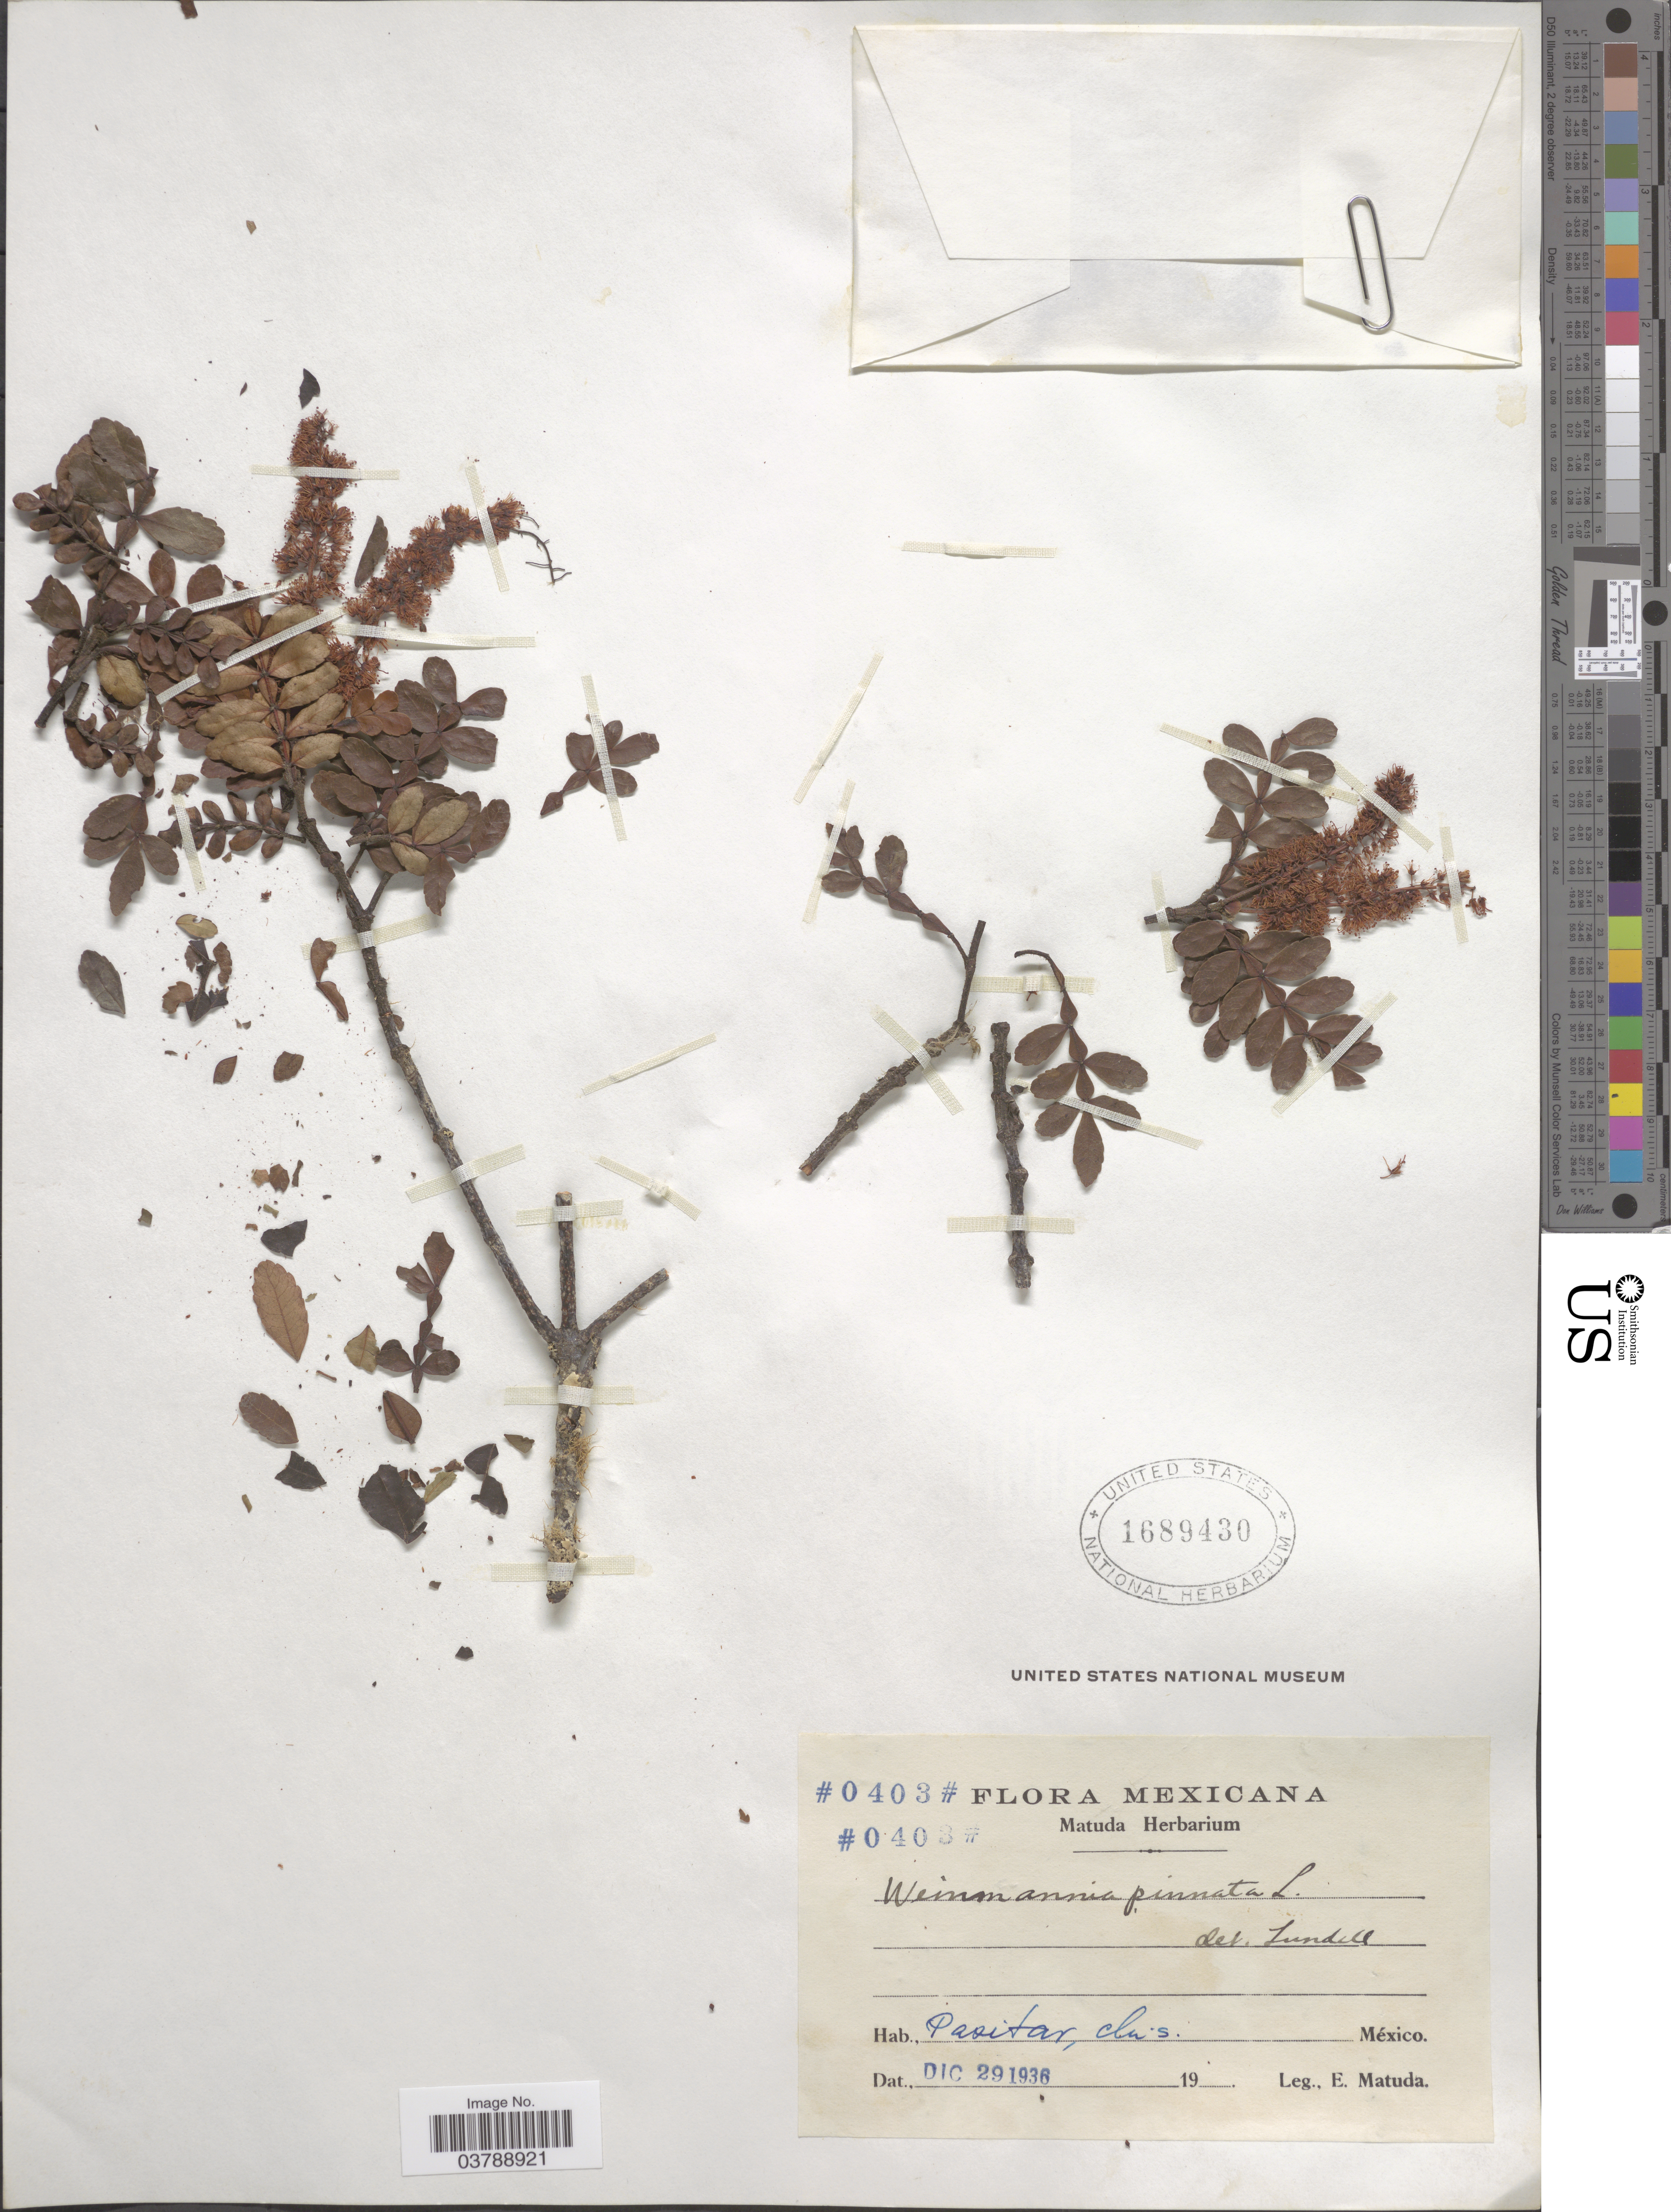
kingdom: Plantae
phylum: Tracheophyta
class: Magnoliopsida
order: Oxalidales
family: Cunoniaceae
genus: Weinmannia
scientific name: Weinmannia pinnata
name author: L.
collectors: E. Matuda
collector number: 0403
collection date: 1936-12-29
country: Mexico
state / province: Chiapas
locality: Pasitar.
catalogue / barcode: US 1689430